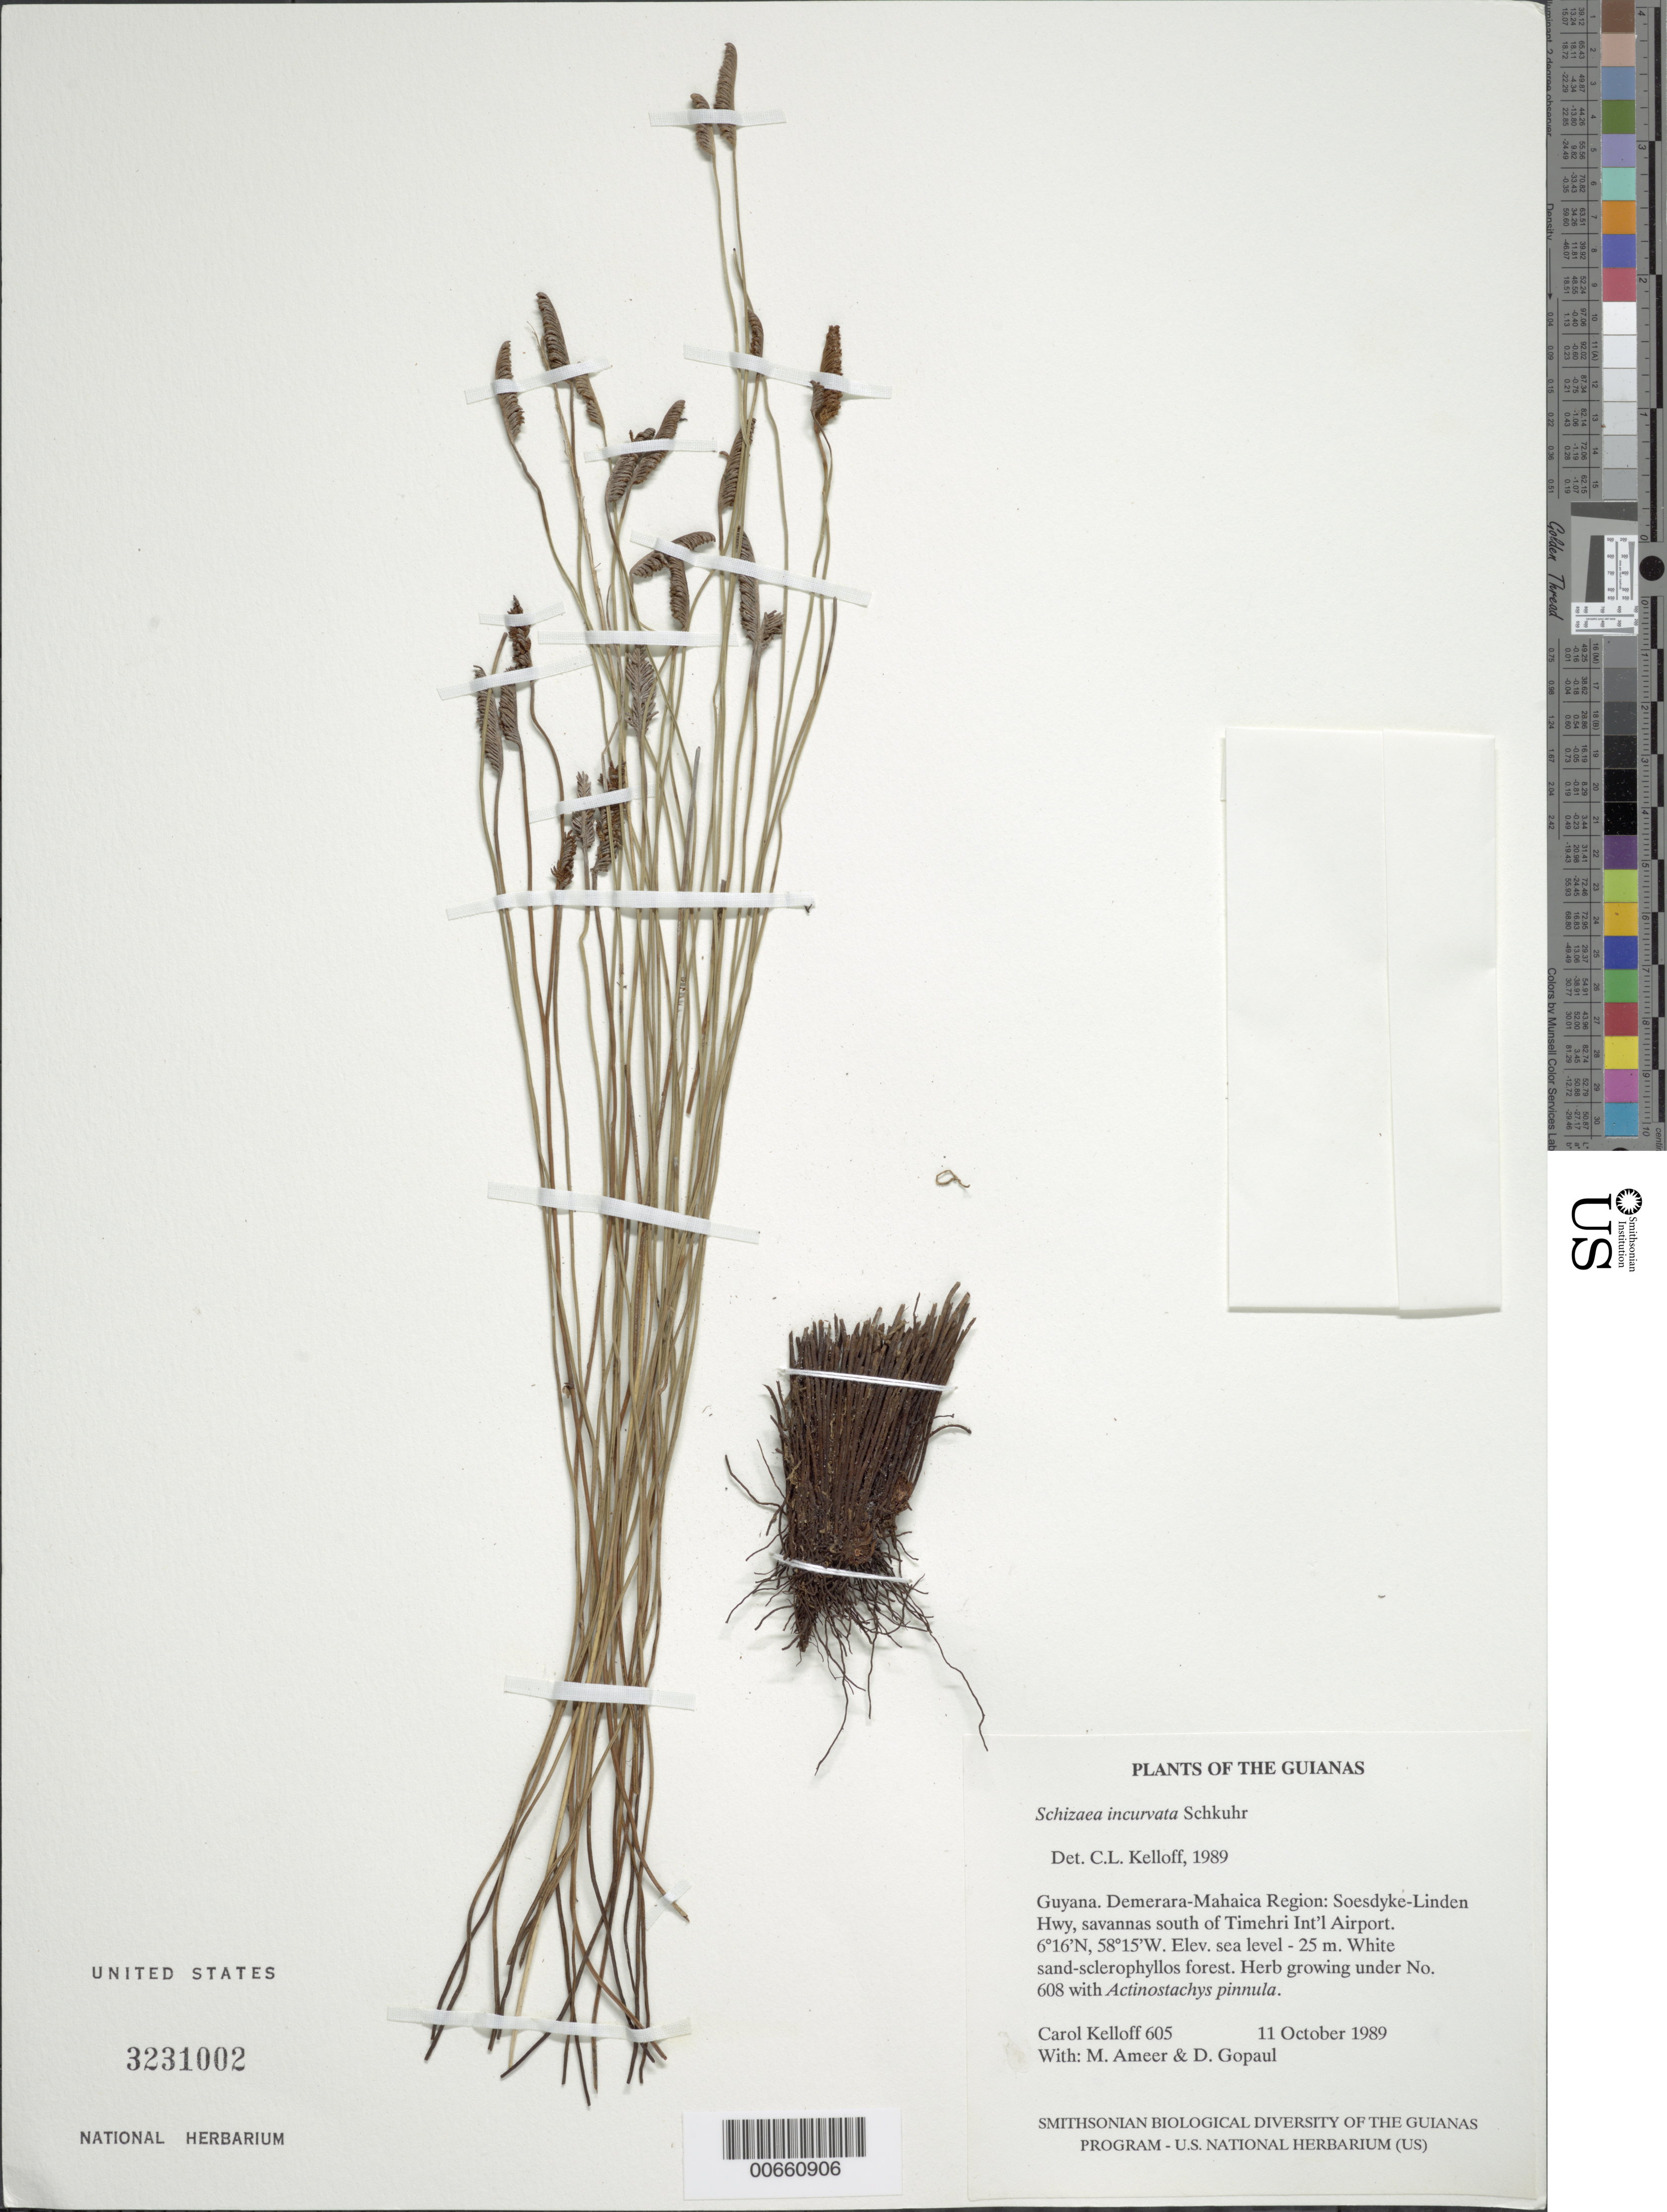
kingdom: Plantae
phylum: Tracheophyta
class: Polypodiopsida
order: Schizaeales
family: Schizaeaceae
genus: Schizaea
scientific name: Schizaea incurvata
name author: Schkuhr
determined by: Kelloff, Carol L., (US), Smithsonian Institution - National Museum of Natural History (UNITED STATES)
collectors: C. L. Kelloff, M. Ameer & D. Gopaul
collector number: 605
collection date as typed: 11 October 1989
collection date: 1989-10-11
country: Guyana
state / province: Demerara-Mahaica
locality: Soesdyke-Linden Hwy, S of Timehri Int'l Airport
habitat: White sand savanna - sclerophyllous forest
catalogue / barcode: US 3231002